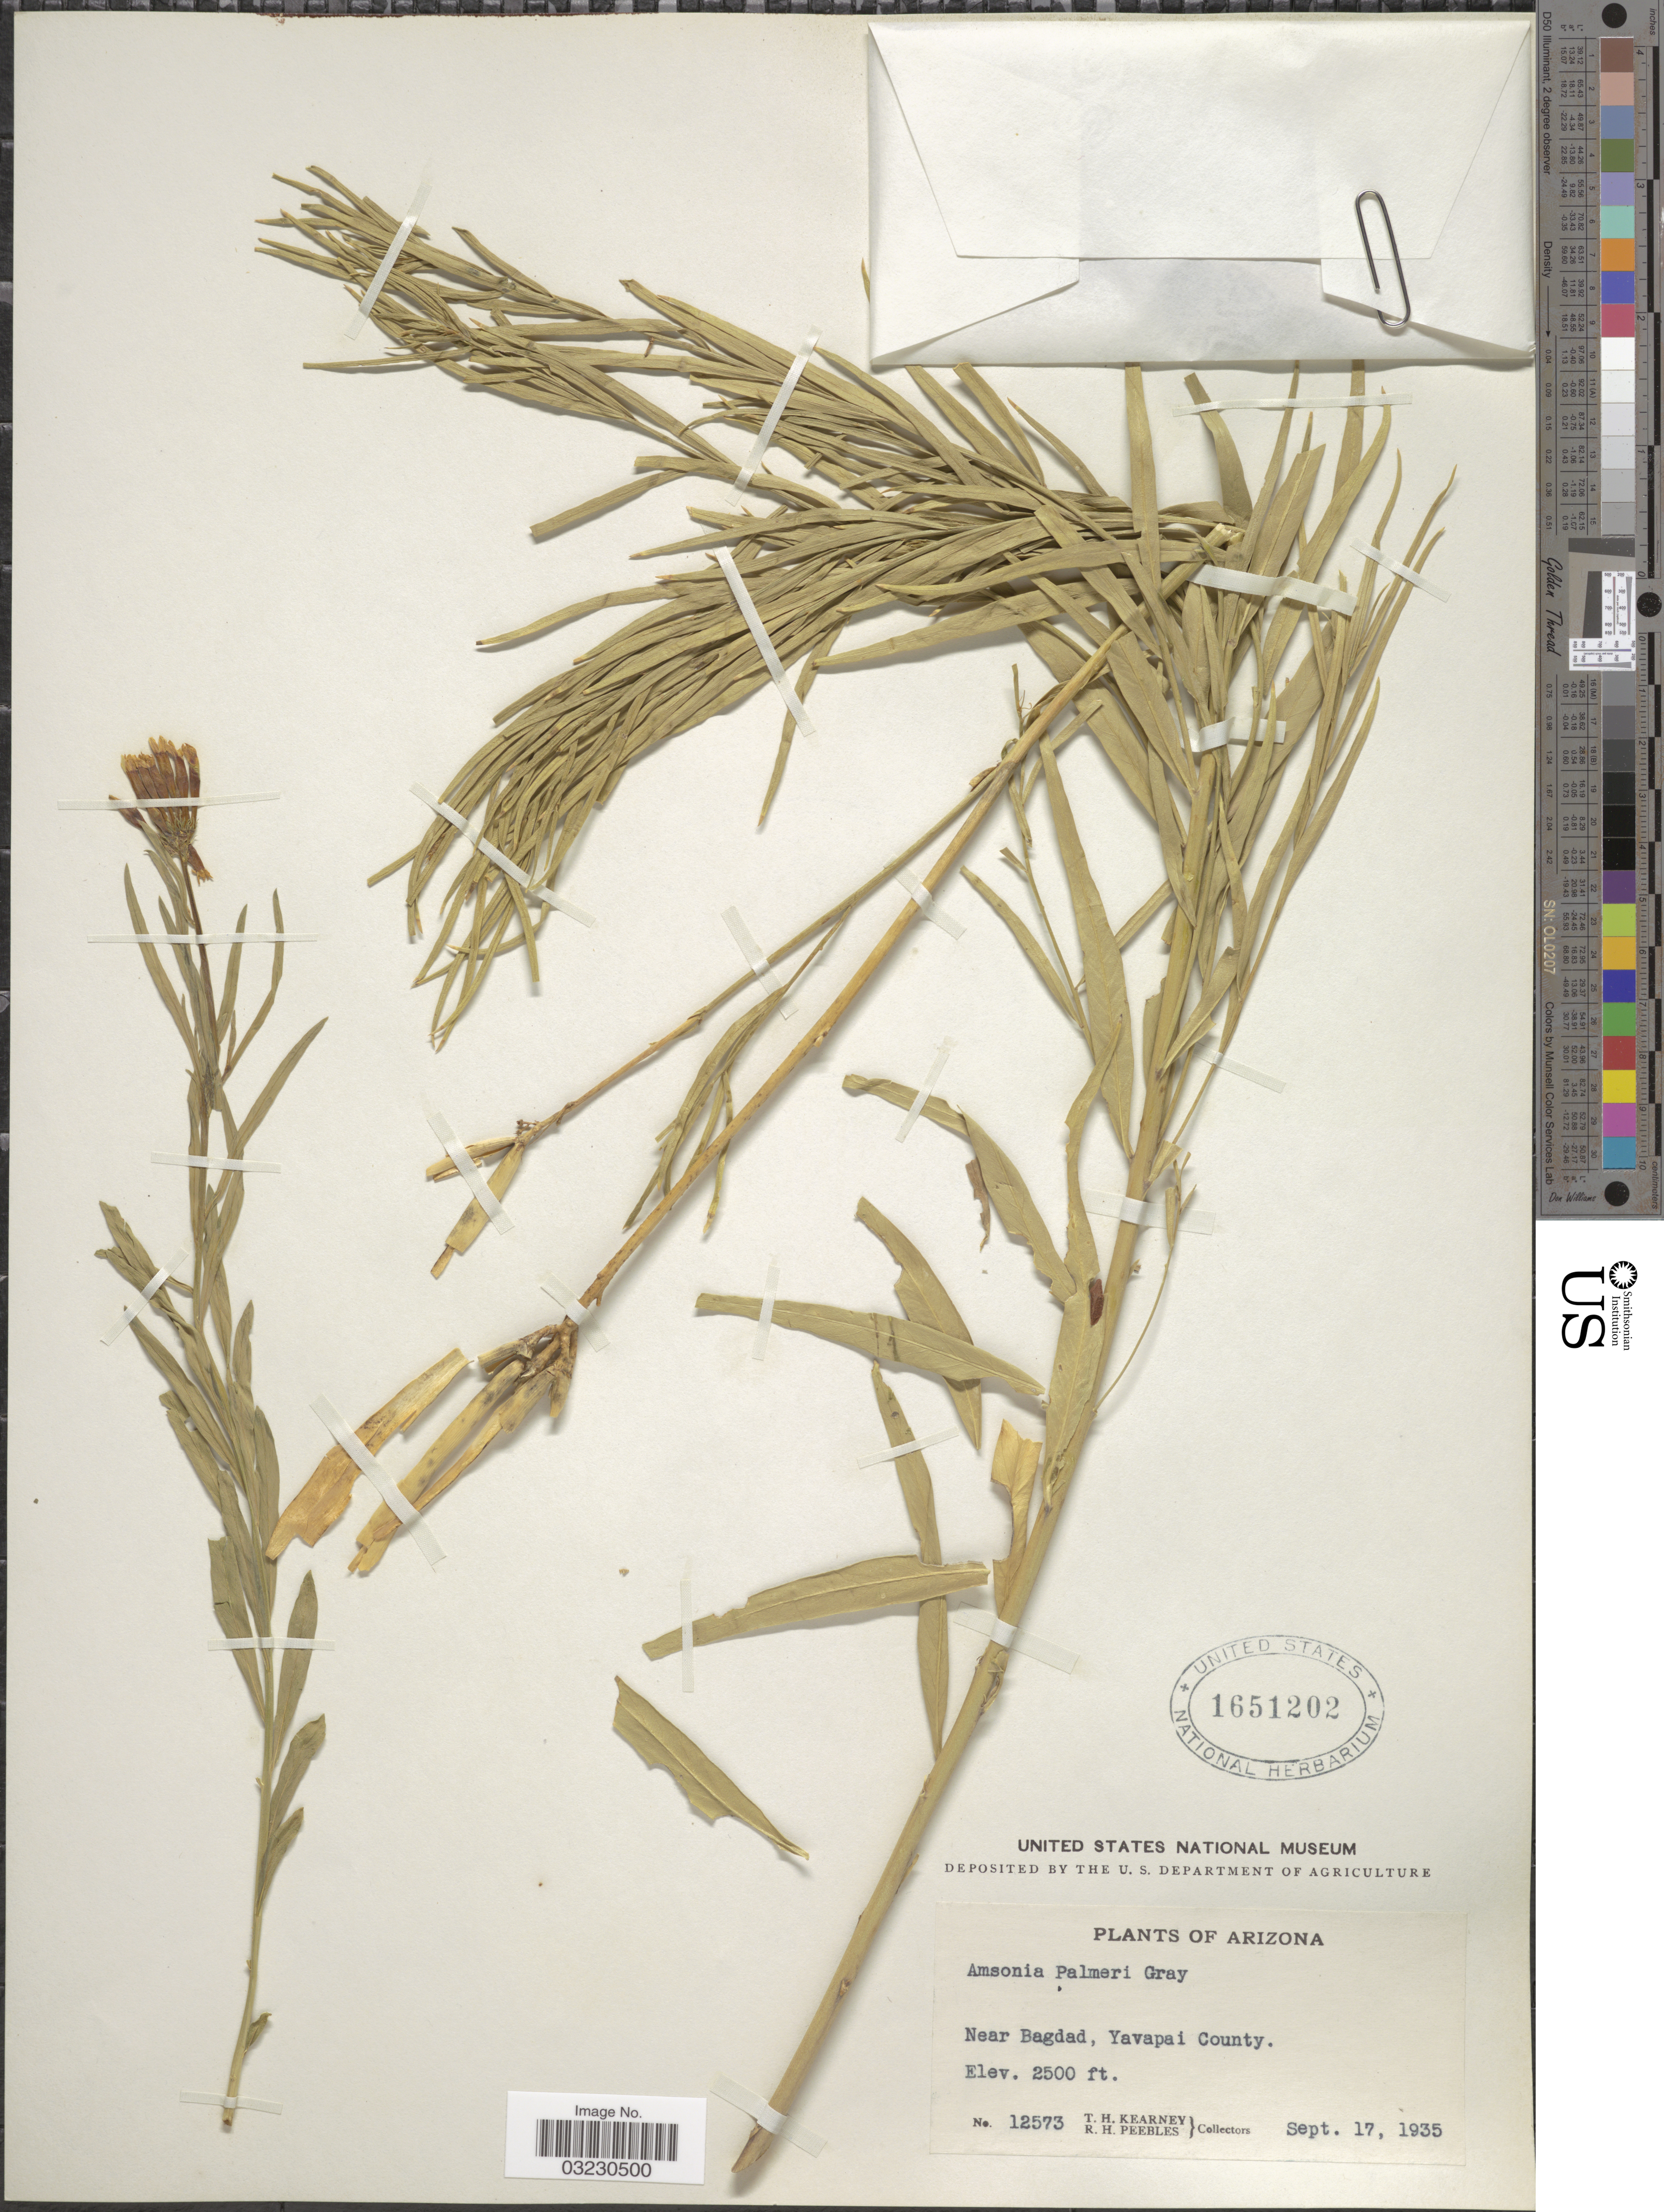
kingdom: Plantae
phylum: Tracheophyta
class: Magnoliopsida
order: Gentianales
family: Apocynaceae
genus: Amsonia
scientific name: Amsonia palmeri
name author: A. Gray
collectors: T. H. Kearney & R. H. Peebles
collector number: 12573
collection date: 1935-09-17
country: United States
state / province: Arizona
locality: Near Bagdad, Yavapai County.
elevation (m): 762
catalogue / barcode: US 1651202